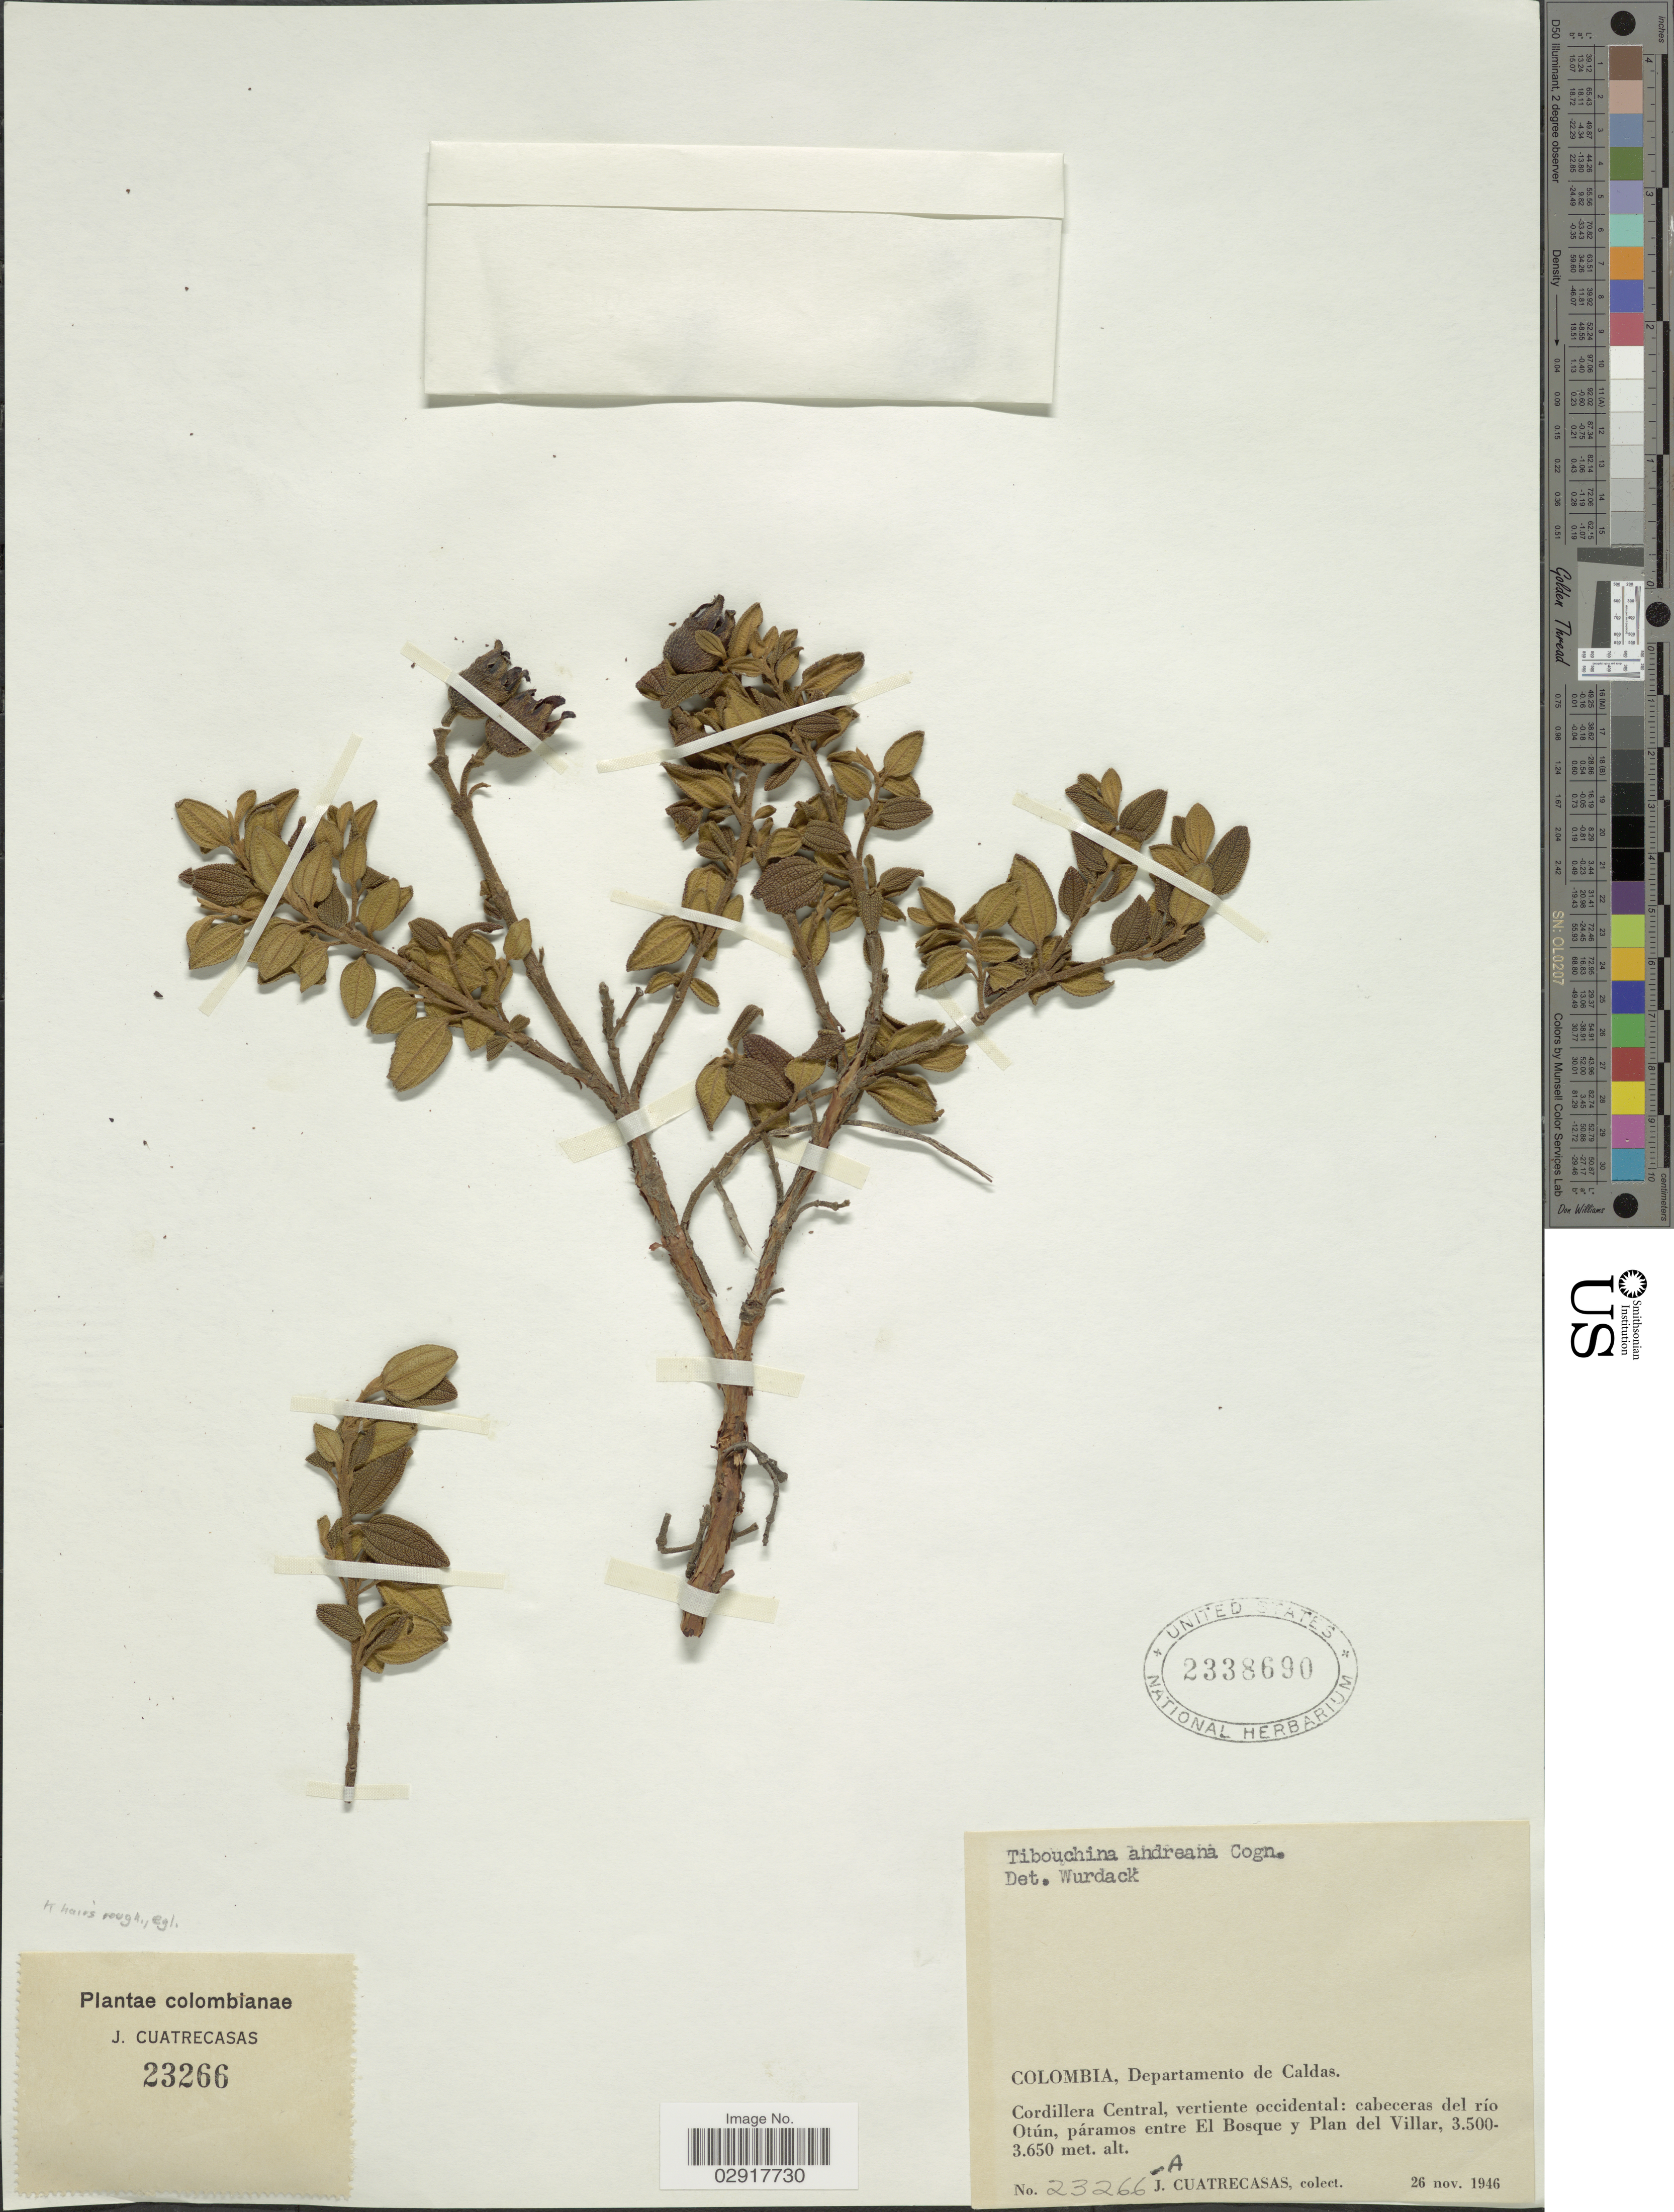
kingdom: Plantae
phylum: Tracheophyta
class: Magnoliopsida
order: Myrtales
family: Melastomataceae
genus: Chaetogastra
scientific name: Chaetogastra andreana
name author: (Cogn.) P.J.F. Guim. & Michelang.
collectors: J. Cuatrecasas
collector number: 23266-A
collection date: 1946-11-26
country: Colombia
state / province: Caldas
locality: Departamento de Caldas. Cordillera Central, vertiente occidental: cabeceras del río Otún, páramos entre El Bosque y Plan del Villar.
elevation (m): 3500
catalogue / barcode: US 2338690